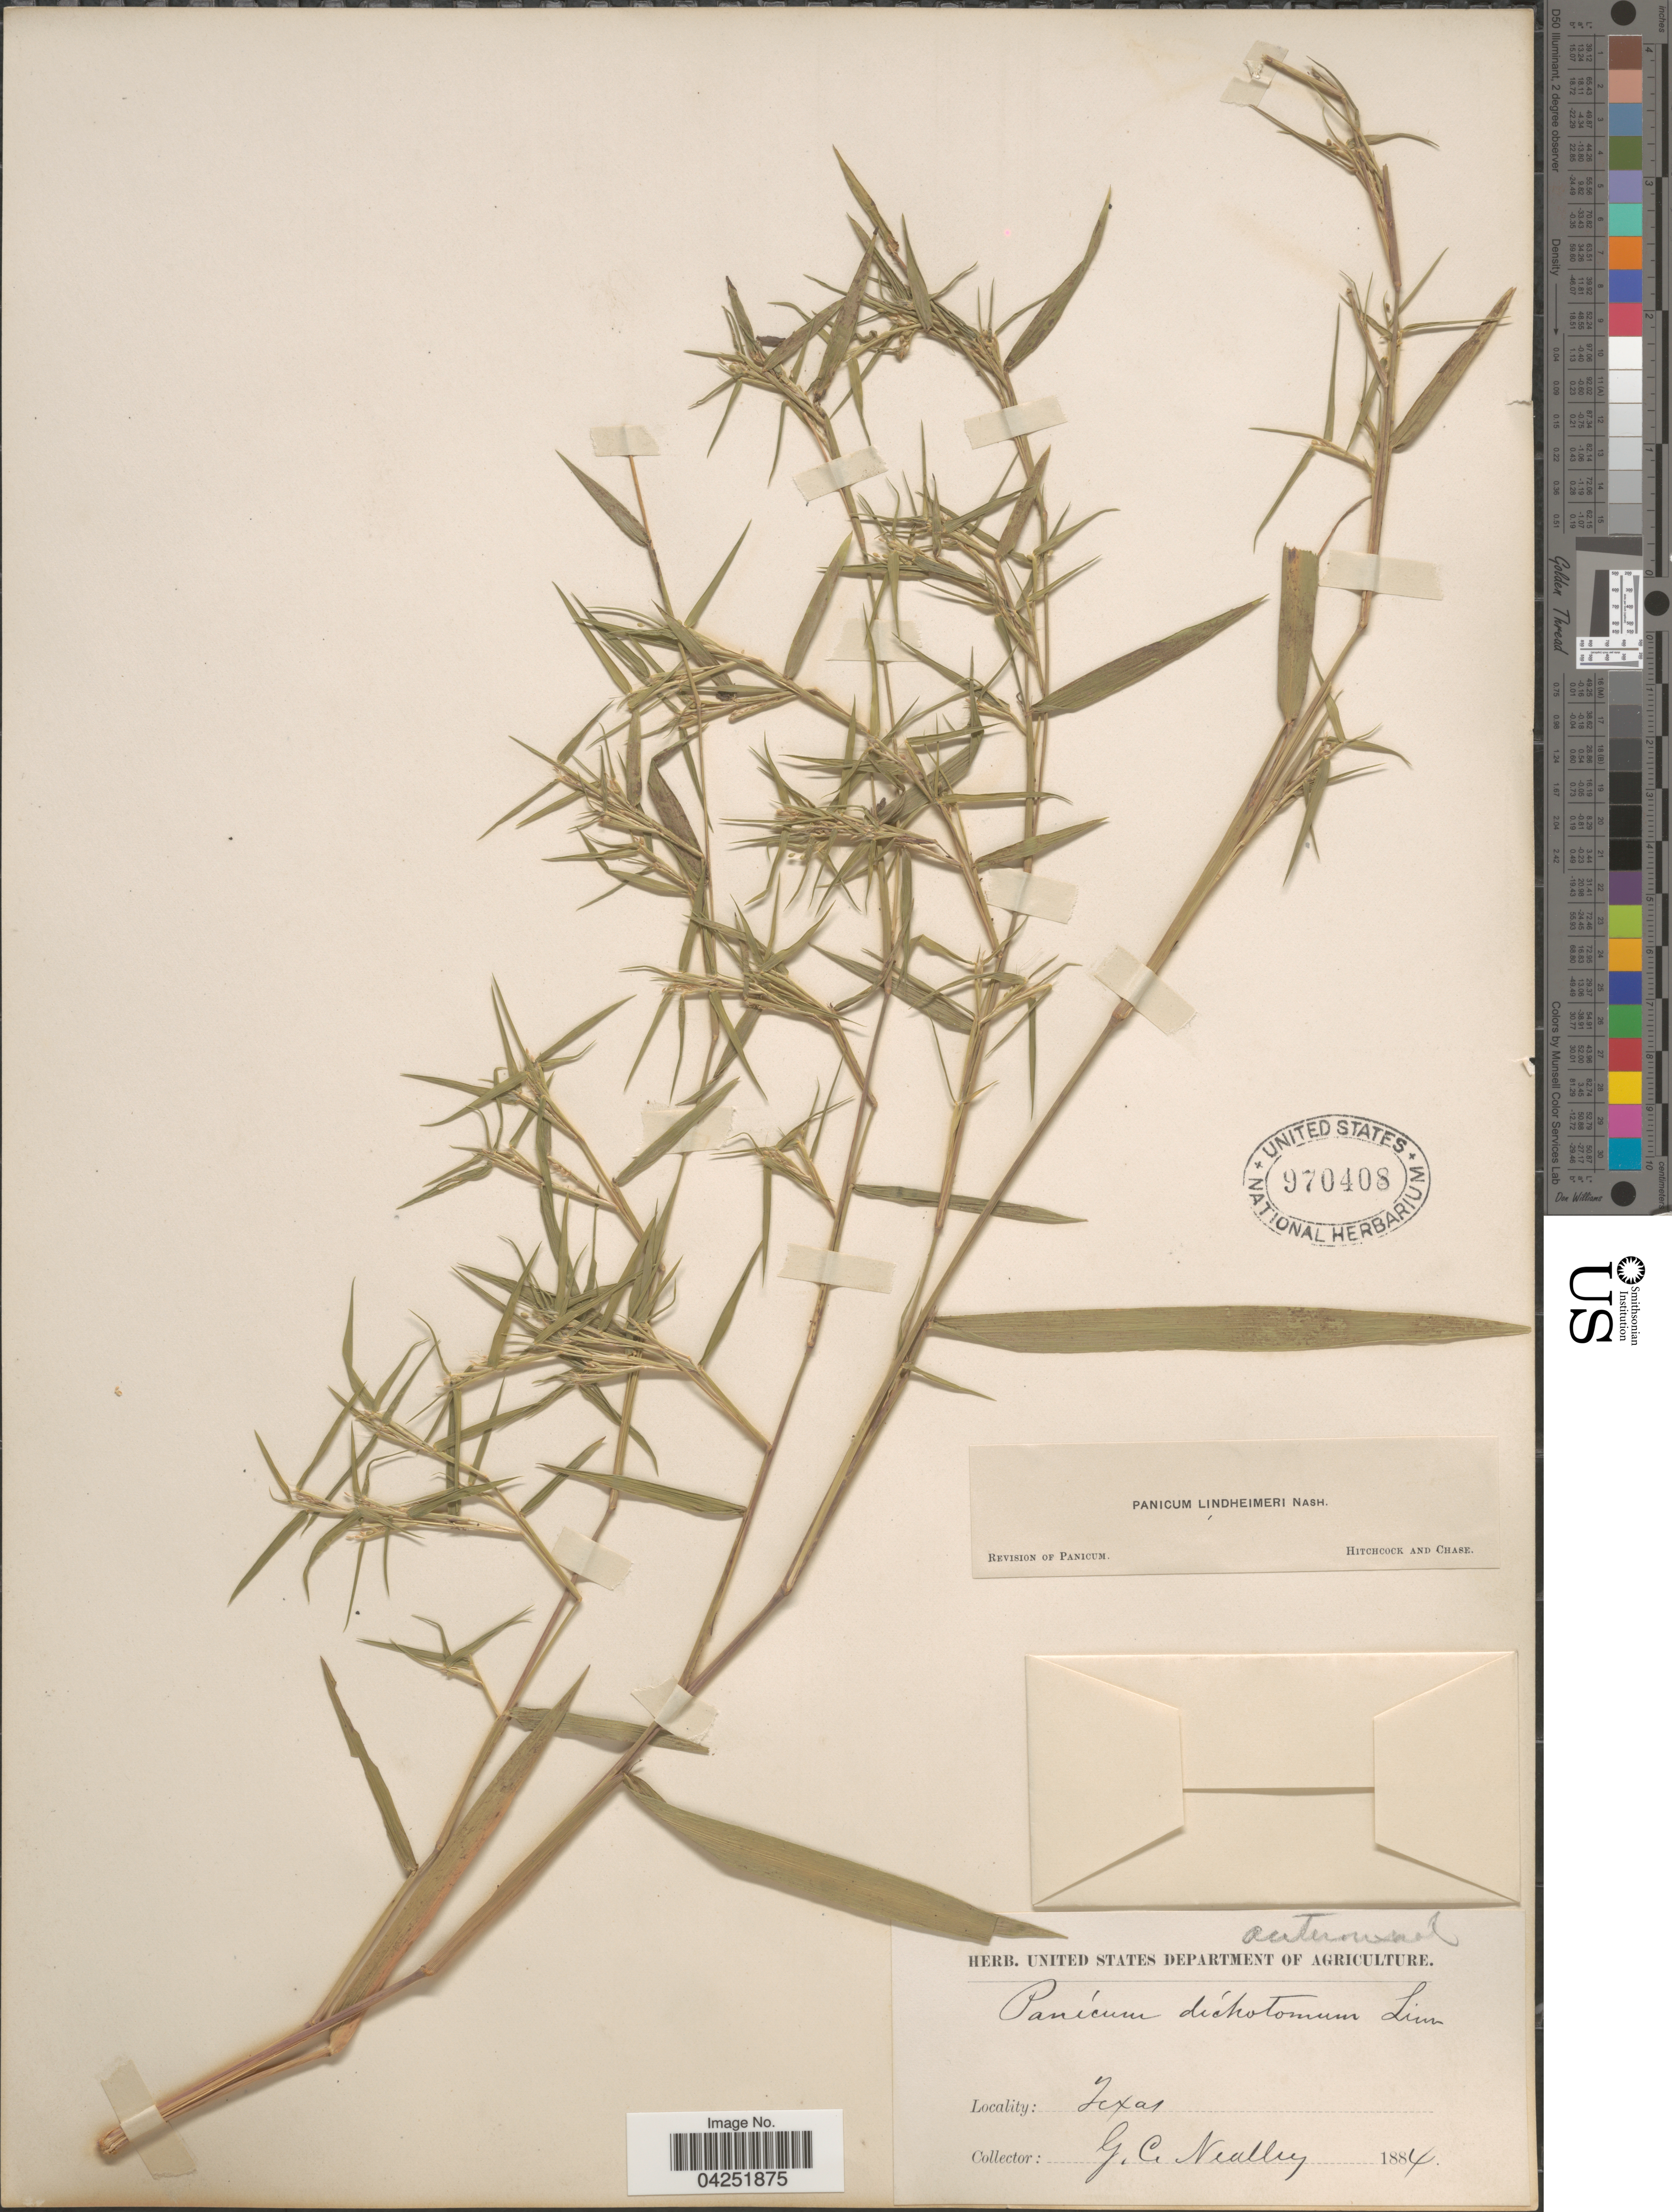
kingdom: Plantae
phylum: Tracheophyta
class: Liliopsida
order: Poales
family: Poaceae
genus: Dichanthelium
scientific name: Dichanthelium acuminatum var. lindheimeri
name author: (Nash) Gould & C.A. Clark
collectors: G. C. Nealley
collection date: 1884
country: United States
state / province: Texas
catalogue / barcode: US 970408